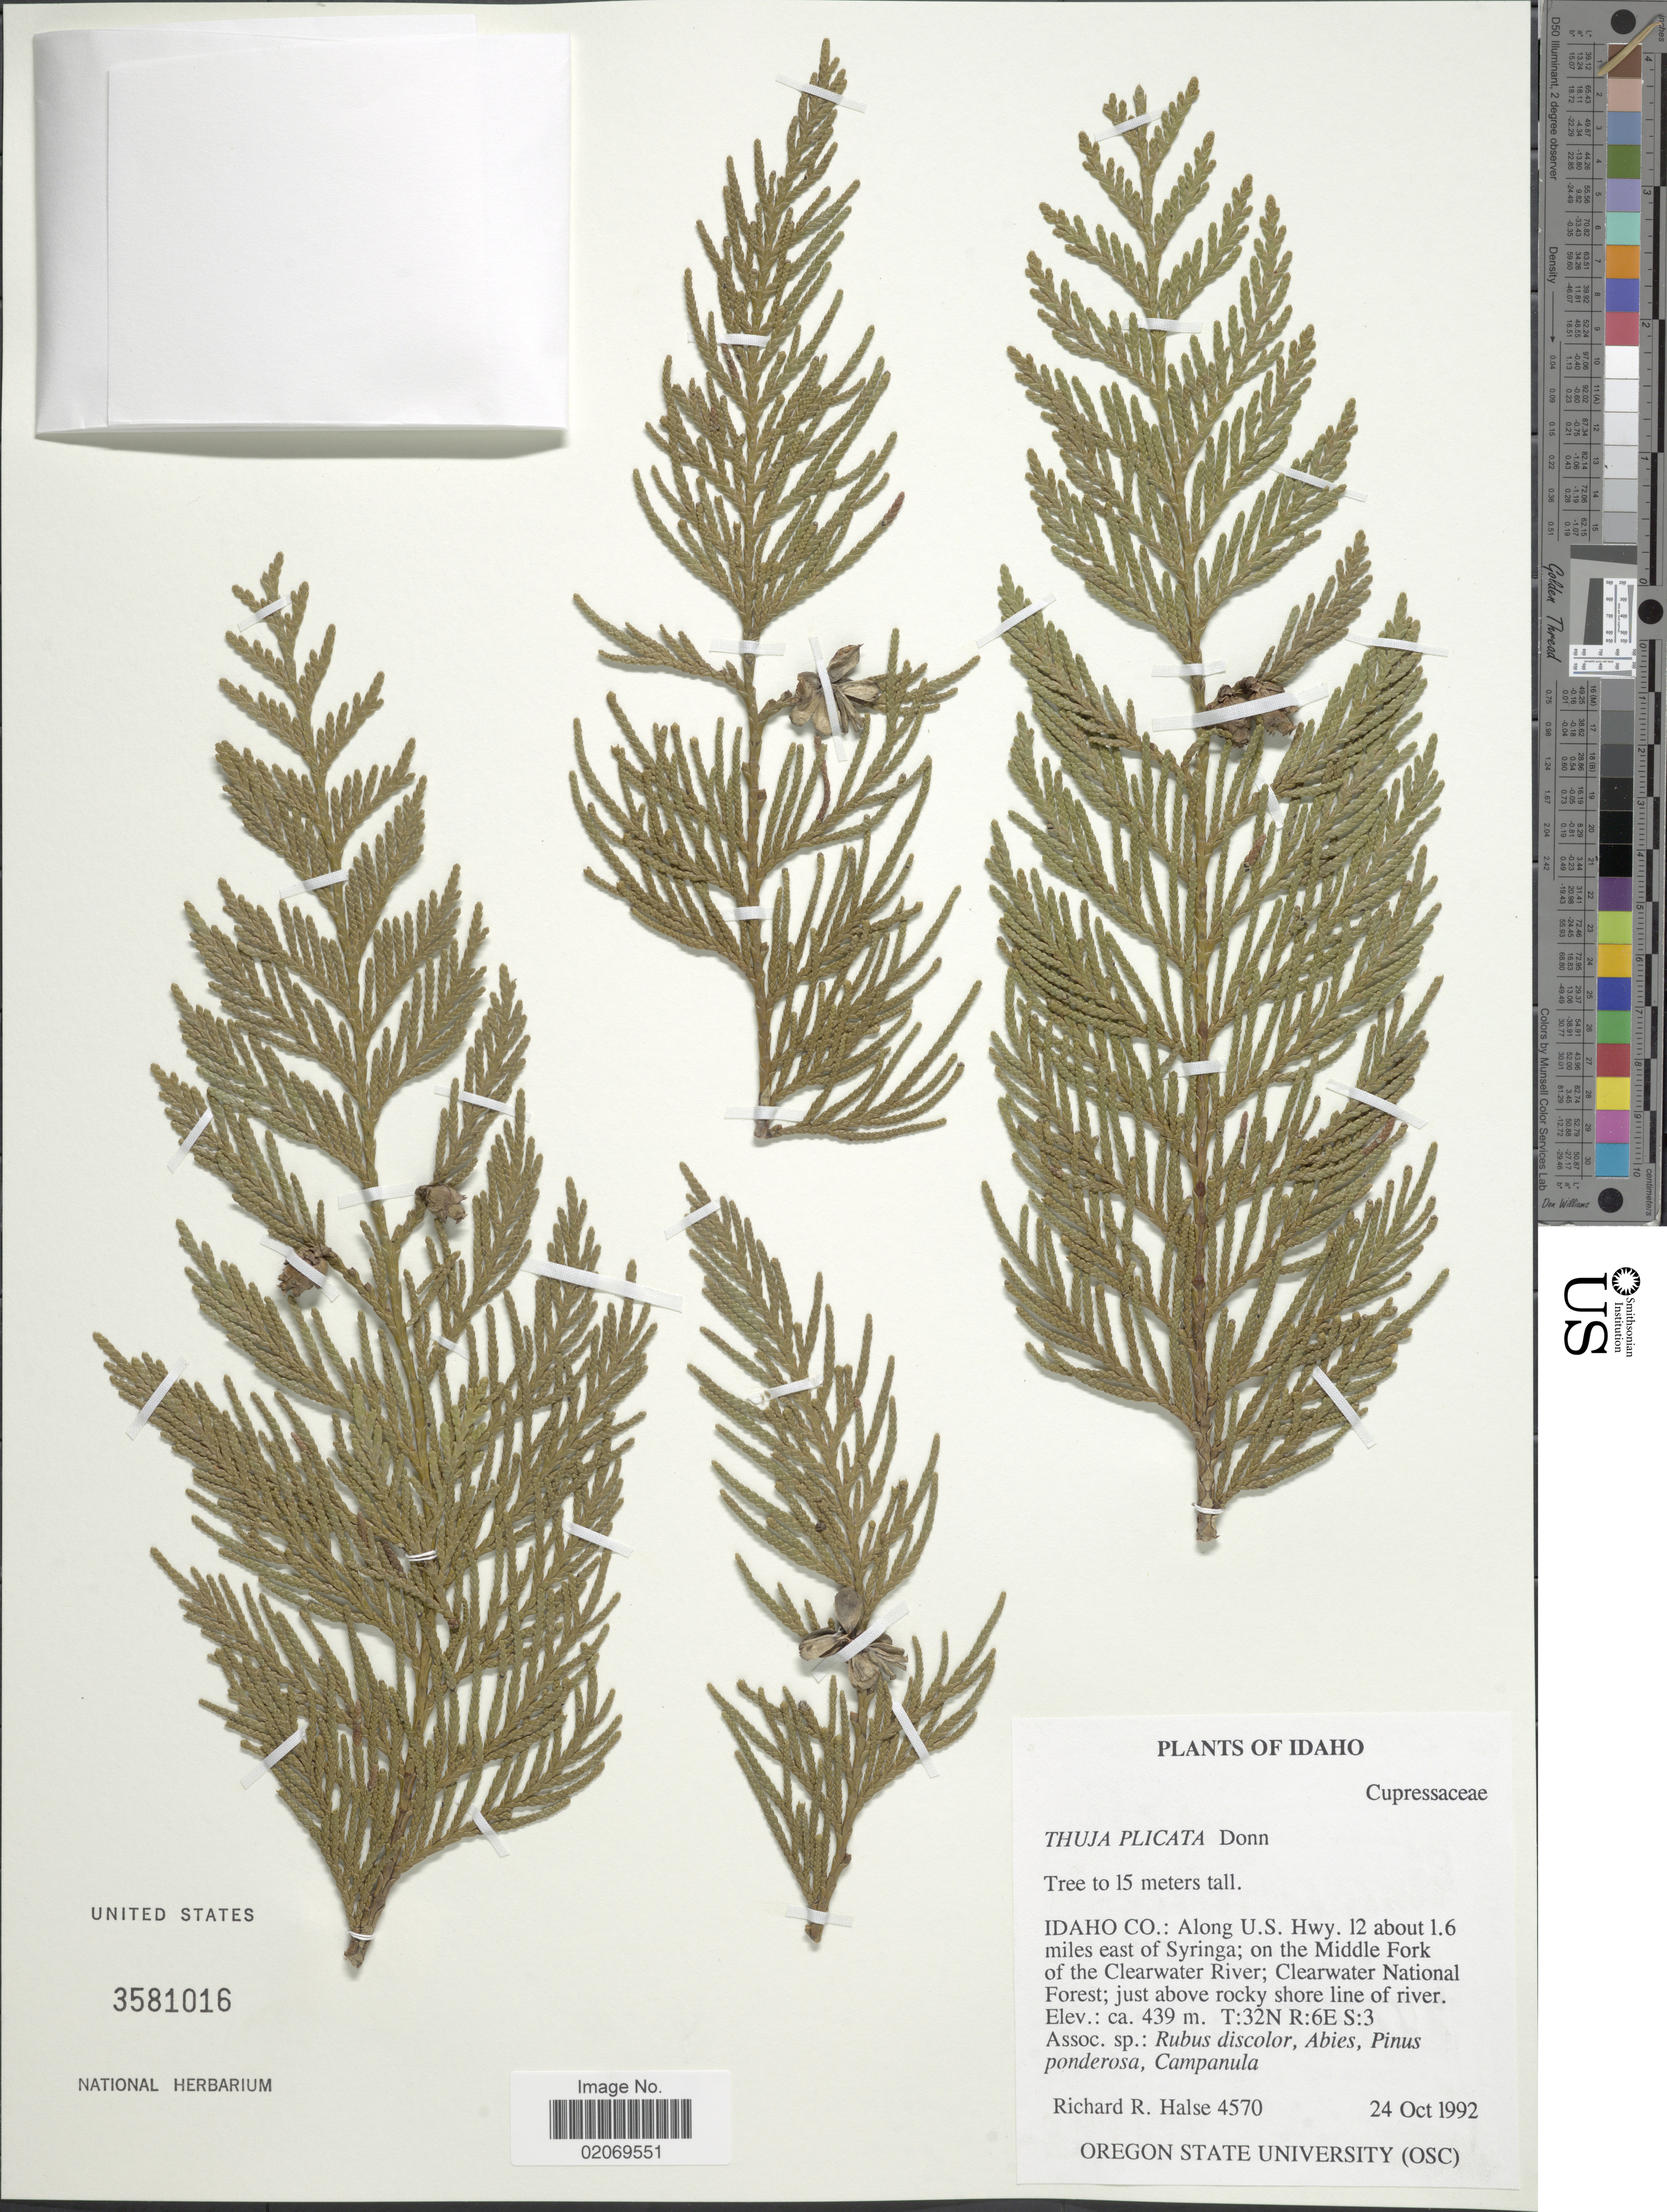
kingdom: Plantae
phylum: Tracheophyta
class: Pinopsida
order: Pinales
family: Cupressaceae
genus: Thuja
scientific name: Thuja plicata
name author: Donn & D. Don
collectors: R. Halse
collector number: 4570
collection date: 1992-10-24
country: United States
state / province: Idaho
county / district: Idaho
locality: Along U.S. Hwy. 12 anout 1.6 miles east of Syringa; on the Middle Fork of the Clearwater River; Clearwater National Forest; just above rocky shore line of river. T:32N R:6E S:3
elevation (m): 439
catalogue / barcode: US 3581016